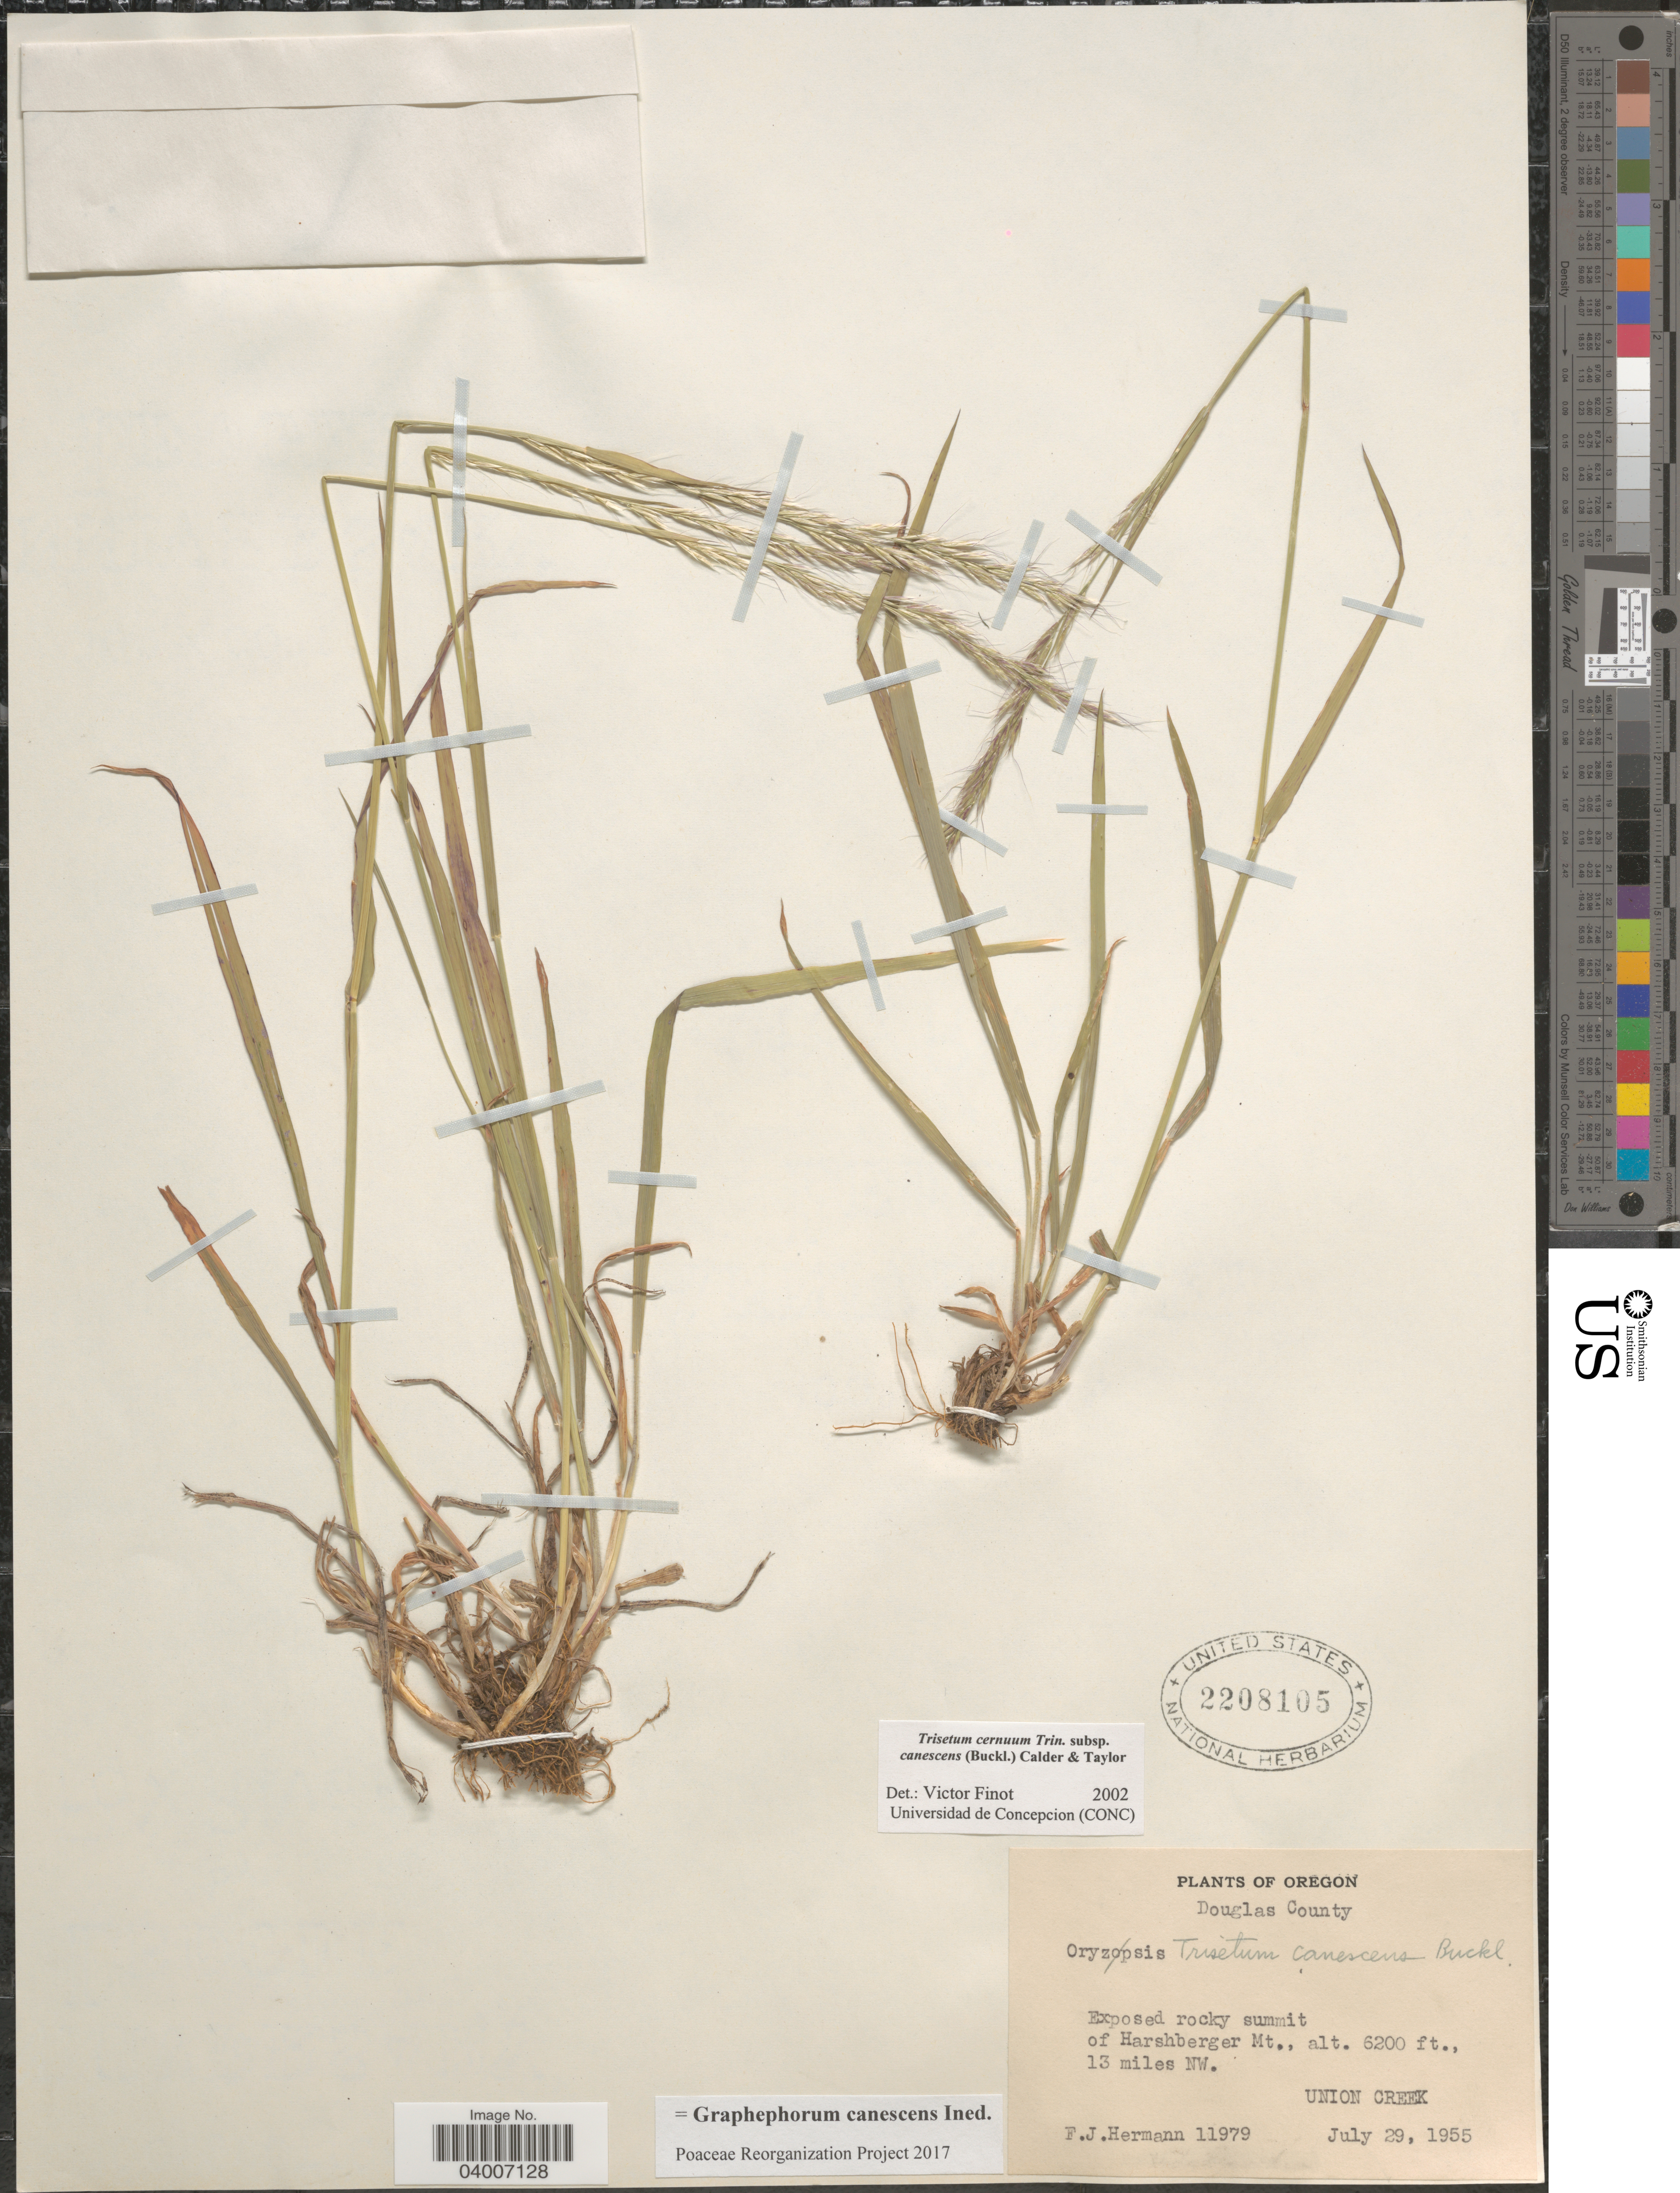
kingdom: Plantae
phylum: Tracheophyta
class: Liliopsida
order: Poales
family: Poaceae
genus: Graphephorum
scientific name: Graphephorum canescens ined.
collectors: F. J. Hermann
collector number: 11979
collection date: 1955-07-29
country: United States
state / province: Oregon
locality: Douglas County. Exposed rocky summit of Harshberger Mt., 13 miles NW. Union Creek.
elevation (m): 1890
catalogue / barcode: US 2208105